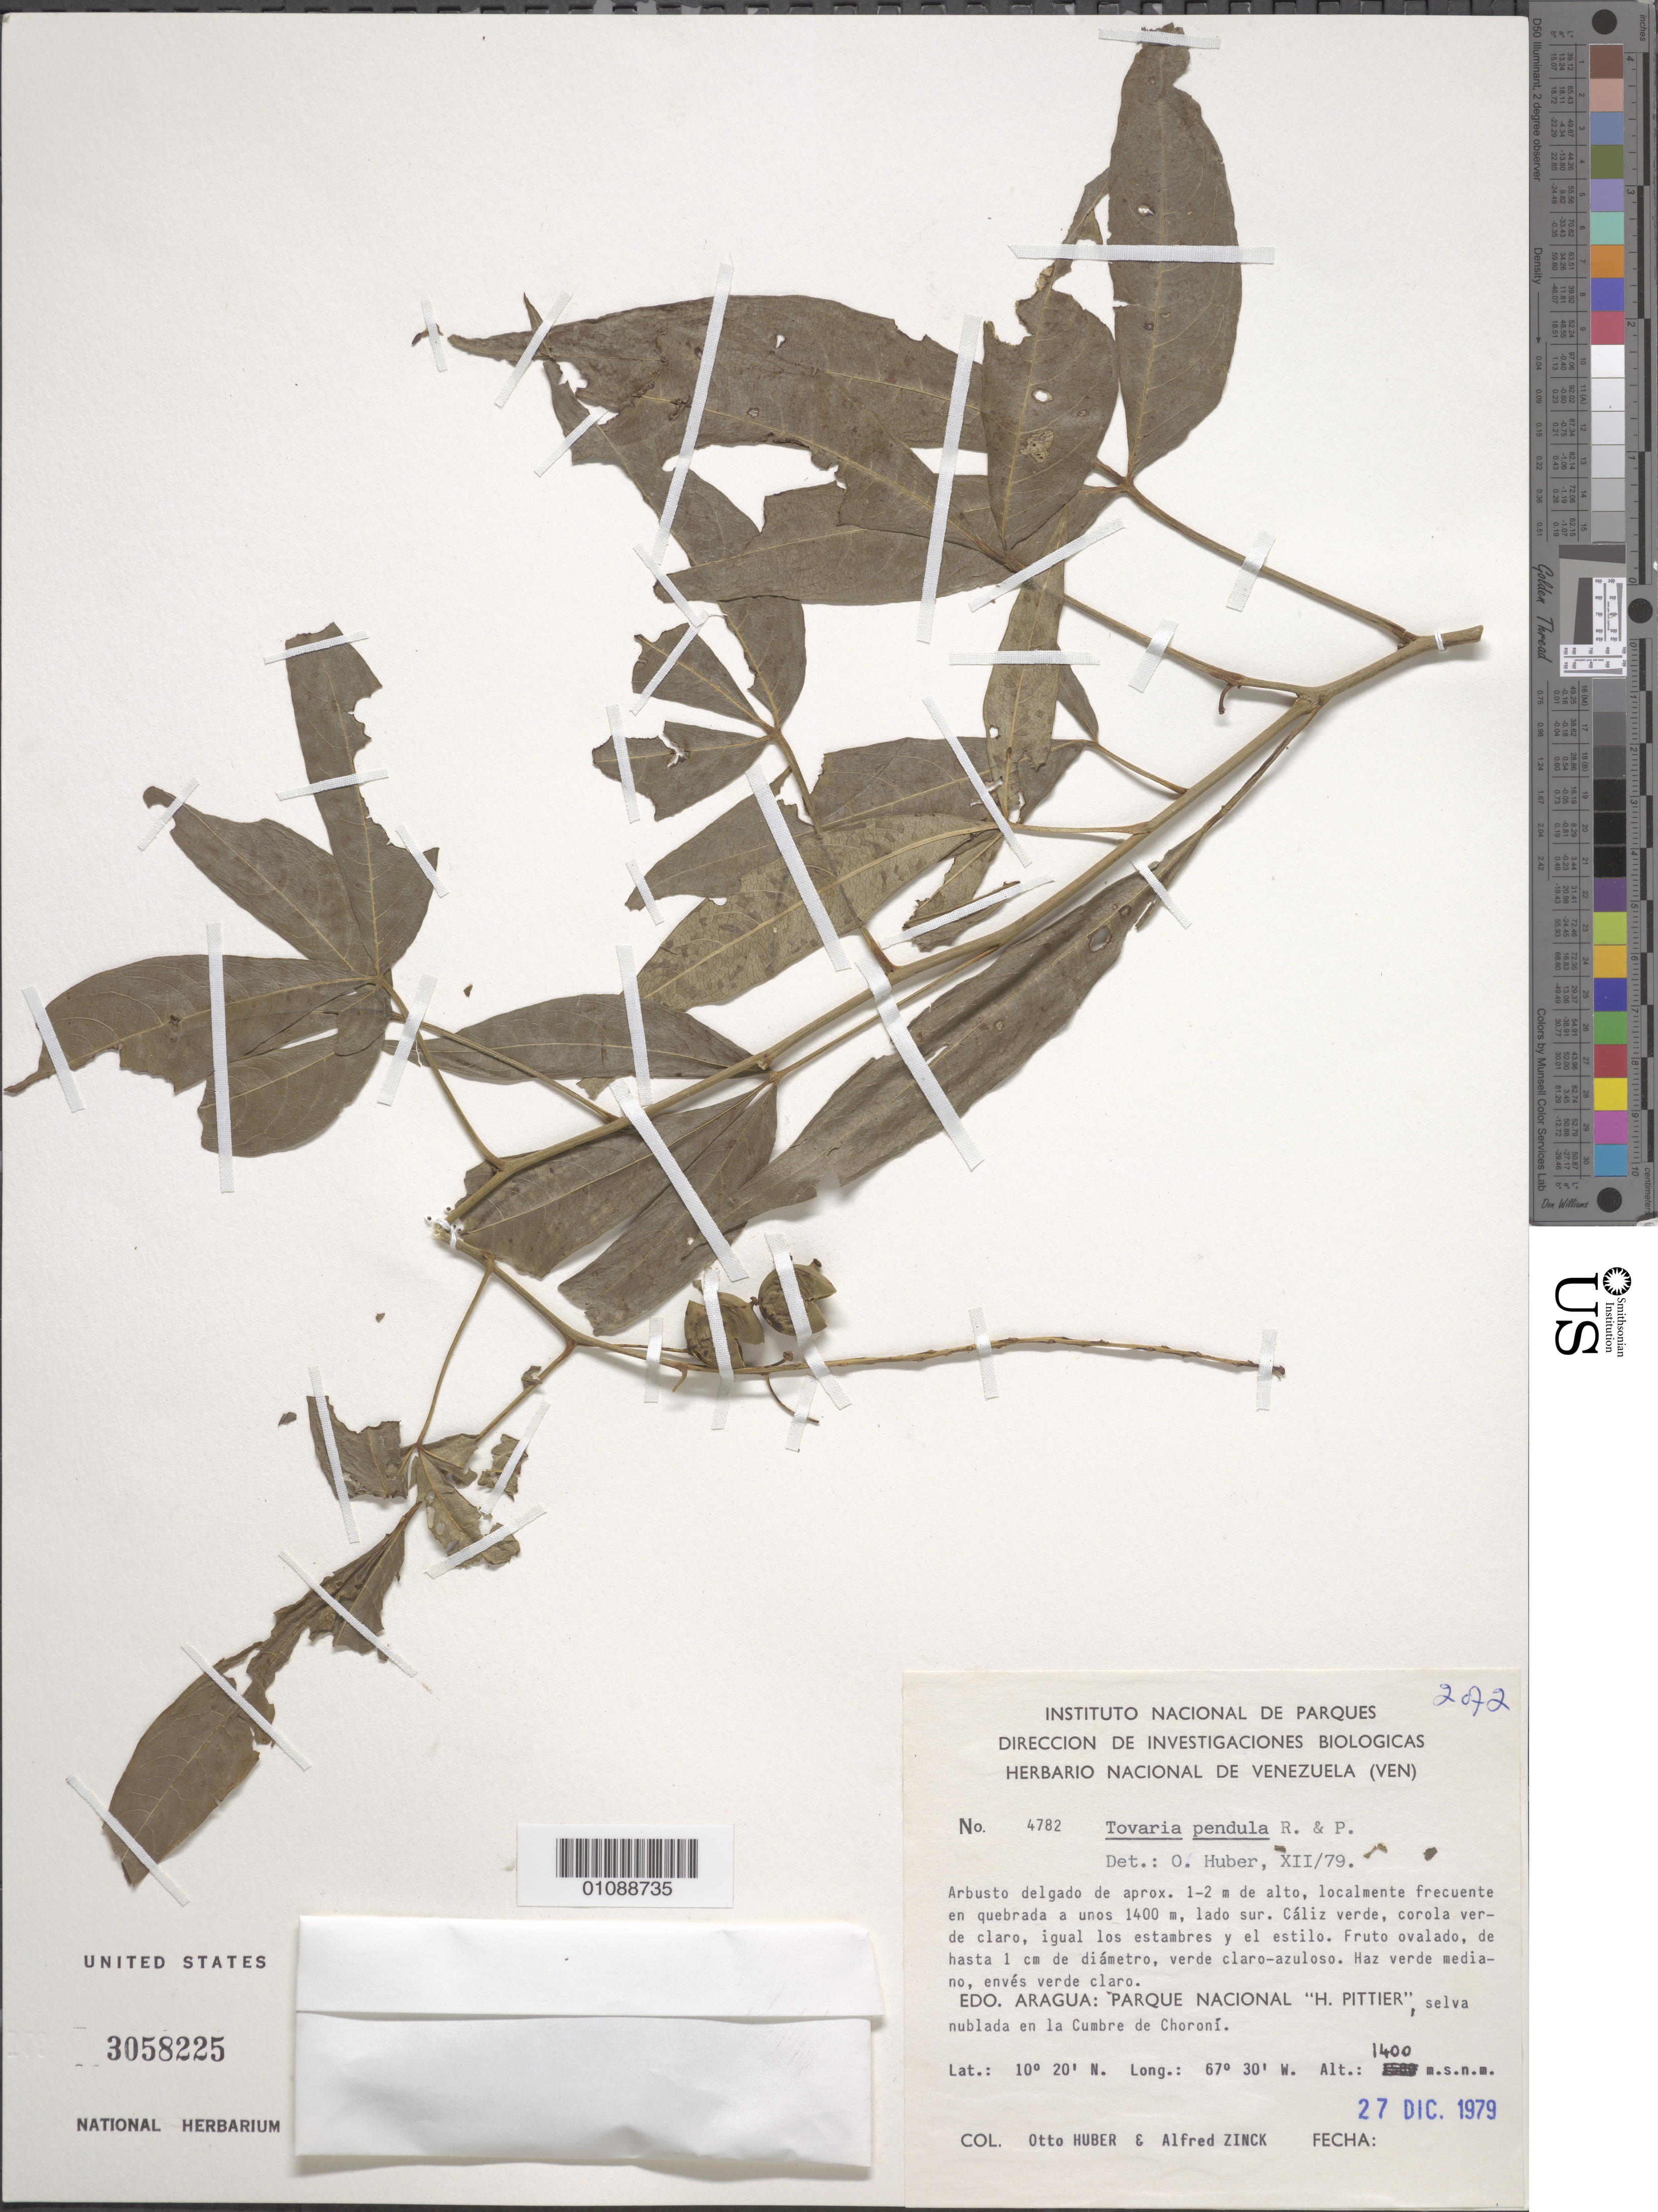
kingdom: Plantae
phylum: Tracheophyta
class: Magnoliopsida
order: Brassicales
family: Tovariaceae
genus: Tovaria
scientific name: Tovaria pendula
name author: Ruiz & Pav.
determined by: Huber, Otto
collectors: O. Huber & A. Zinck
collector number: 4782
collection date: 1979-12-27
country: Venezuela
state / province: Aragua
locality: Parque Nacional "H. Pittier", selva nublada en la Cumbre de Choroni.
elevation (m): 1400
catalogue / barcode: US 3058225